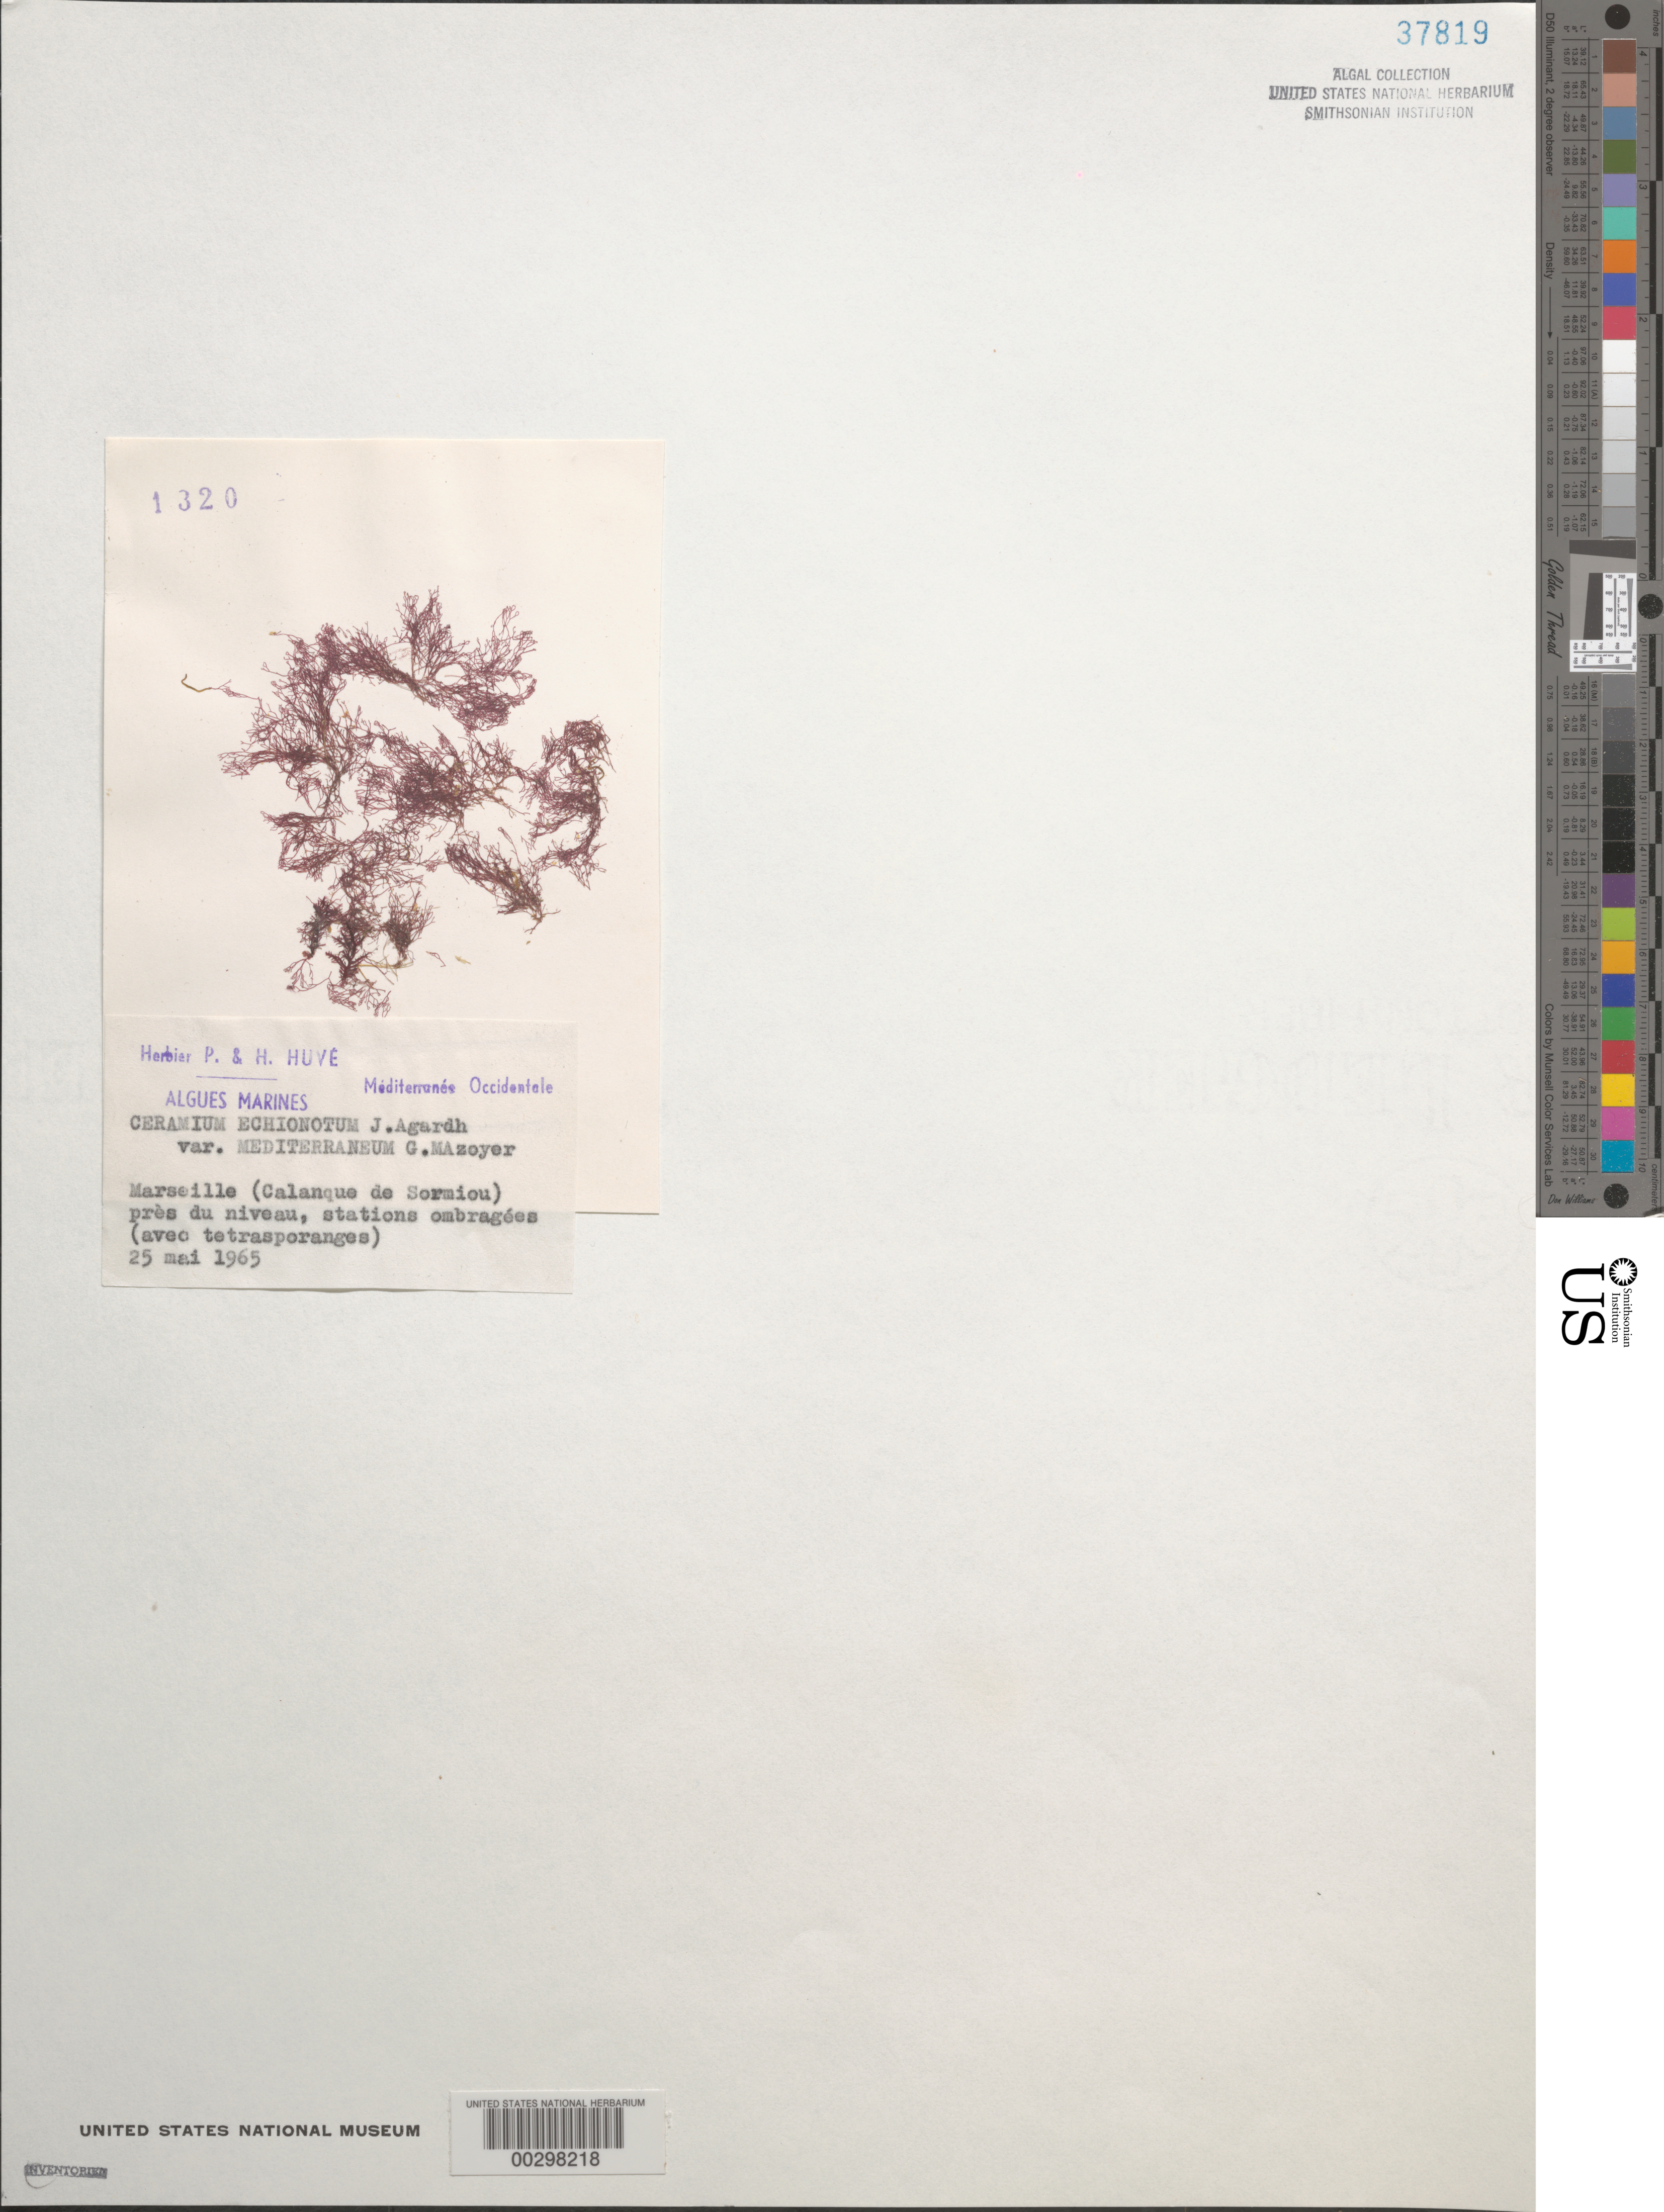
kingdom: Plantae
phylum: Rhodophyta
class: Florideophyceae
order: Ceramiales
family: Ceramiaceae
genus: Ceramium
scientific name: Ceramium echionotum var. mediterraneum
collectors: P. Huve & H. Huve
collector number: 1320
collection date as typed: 25 May 1965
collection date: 1965-05-25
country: France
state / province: Provence-Alpes-Côte d'Azur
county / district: Bouches-du-Rhône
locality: Marseille, Calanque de Sormiou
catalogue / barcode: US 37819